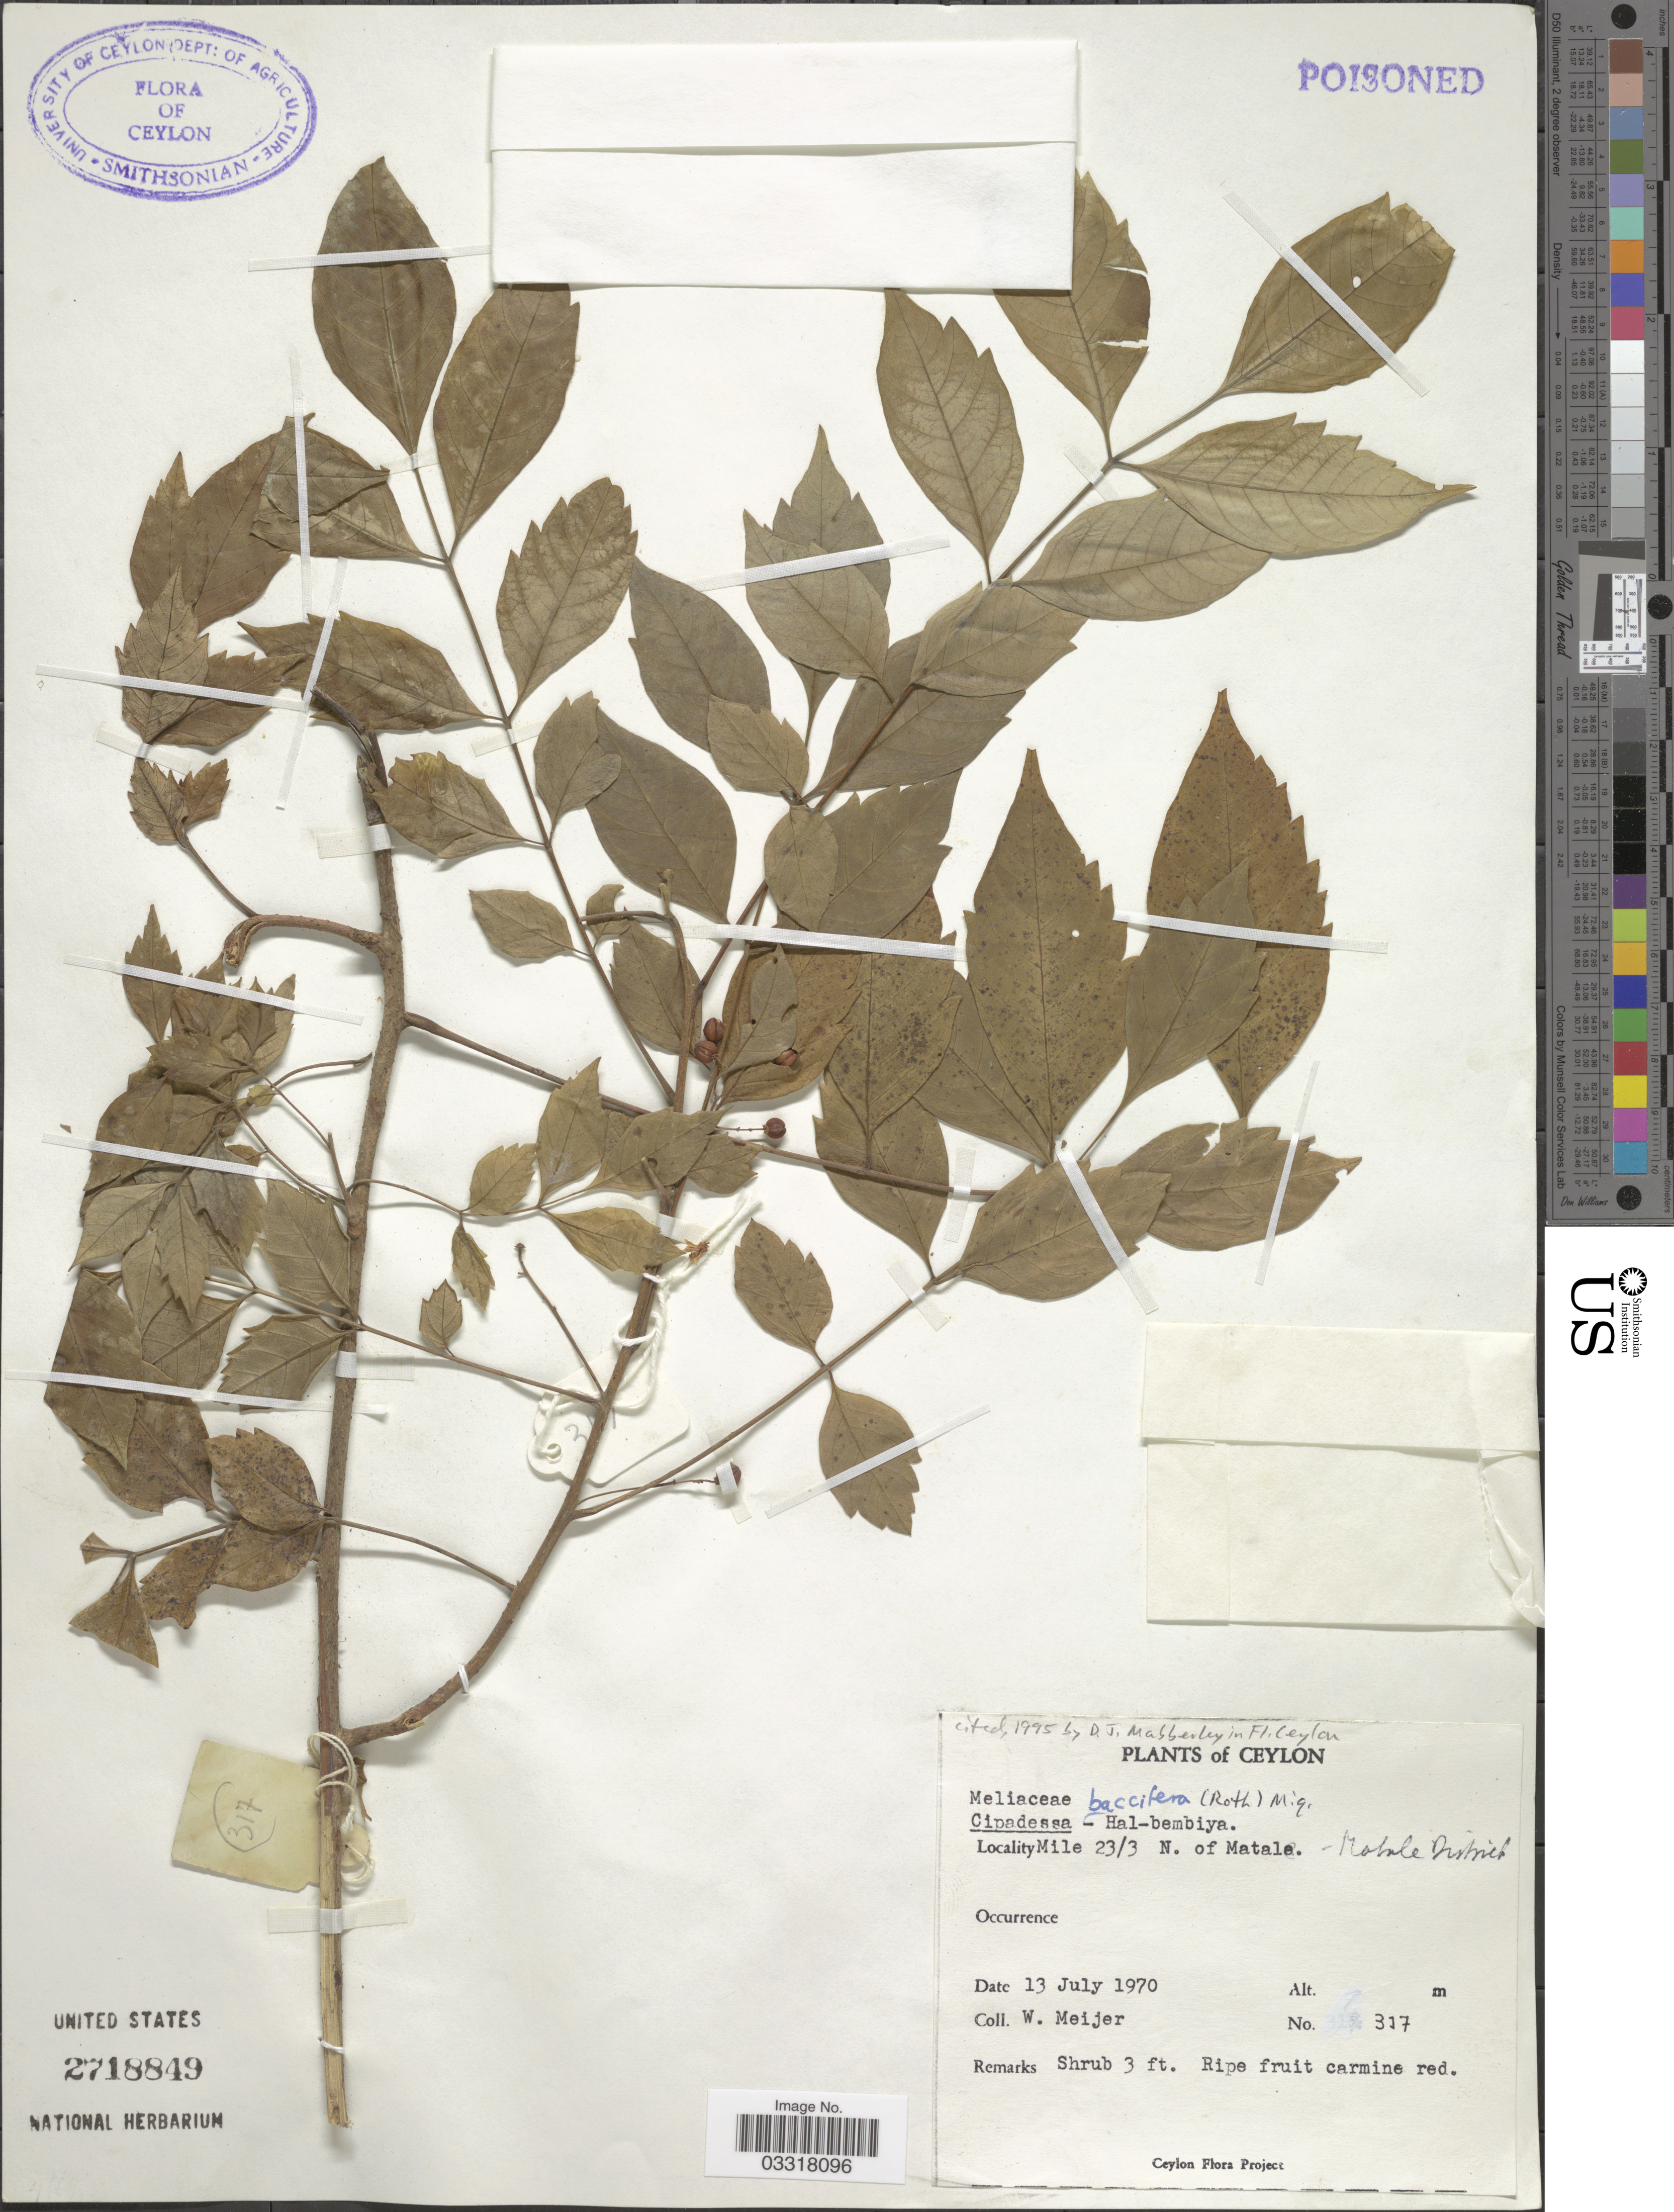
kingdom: Plantae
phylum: Tracheophyta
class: Magnoliopsida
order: Sapindales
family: Meliaceae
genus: Cipadessa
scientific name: Cipadessa baccifera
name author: Miq.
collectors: W. Meijer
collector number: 317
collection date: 1970-07-13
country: Sri Lanka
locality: Ceylon. Mile 23/3 N. Matale. Matale District.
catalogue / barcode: US 2718849